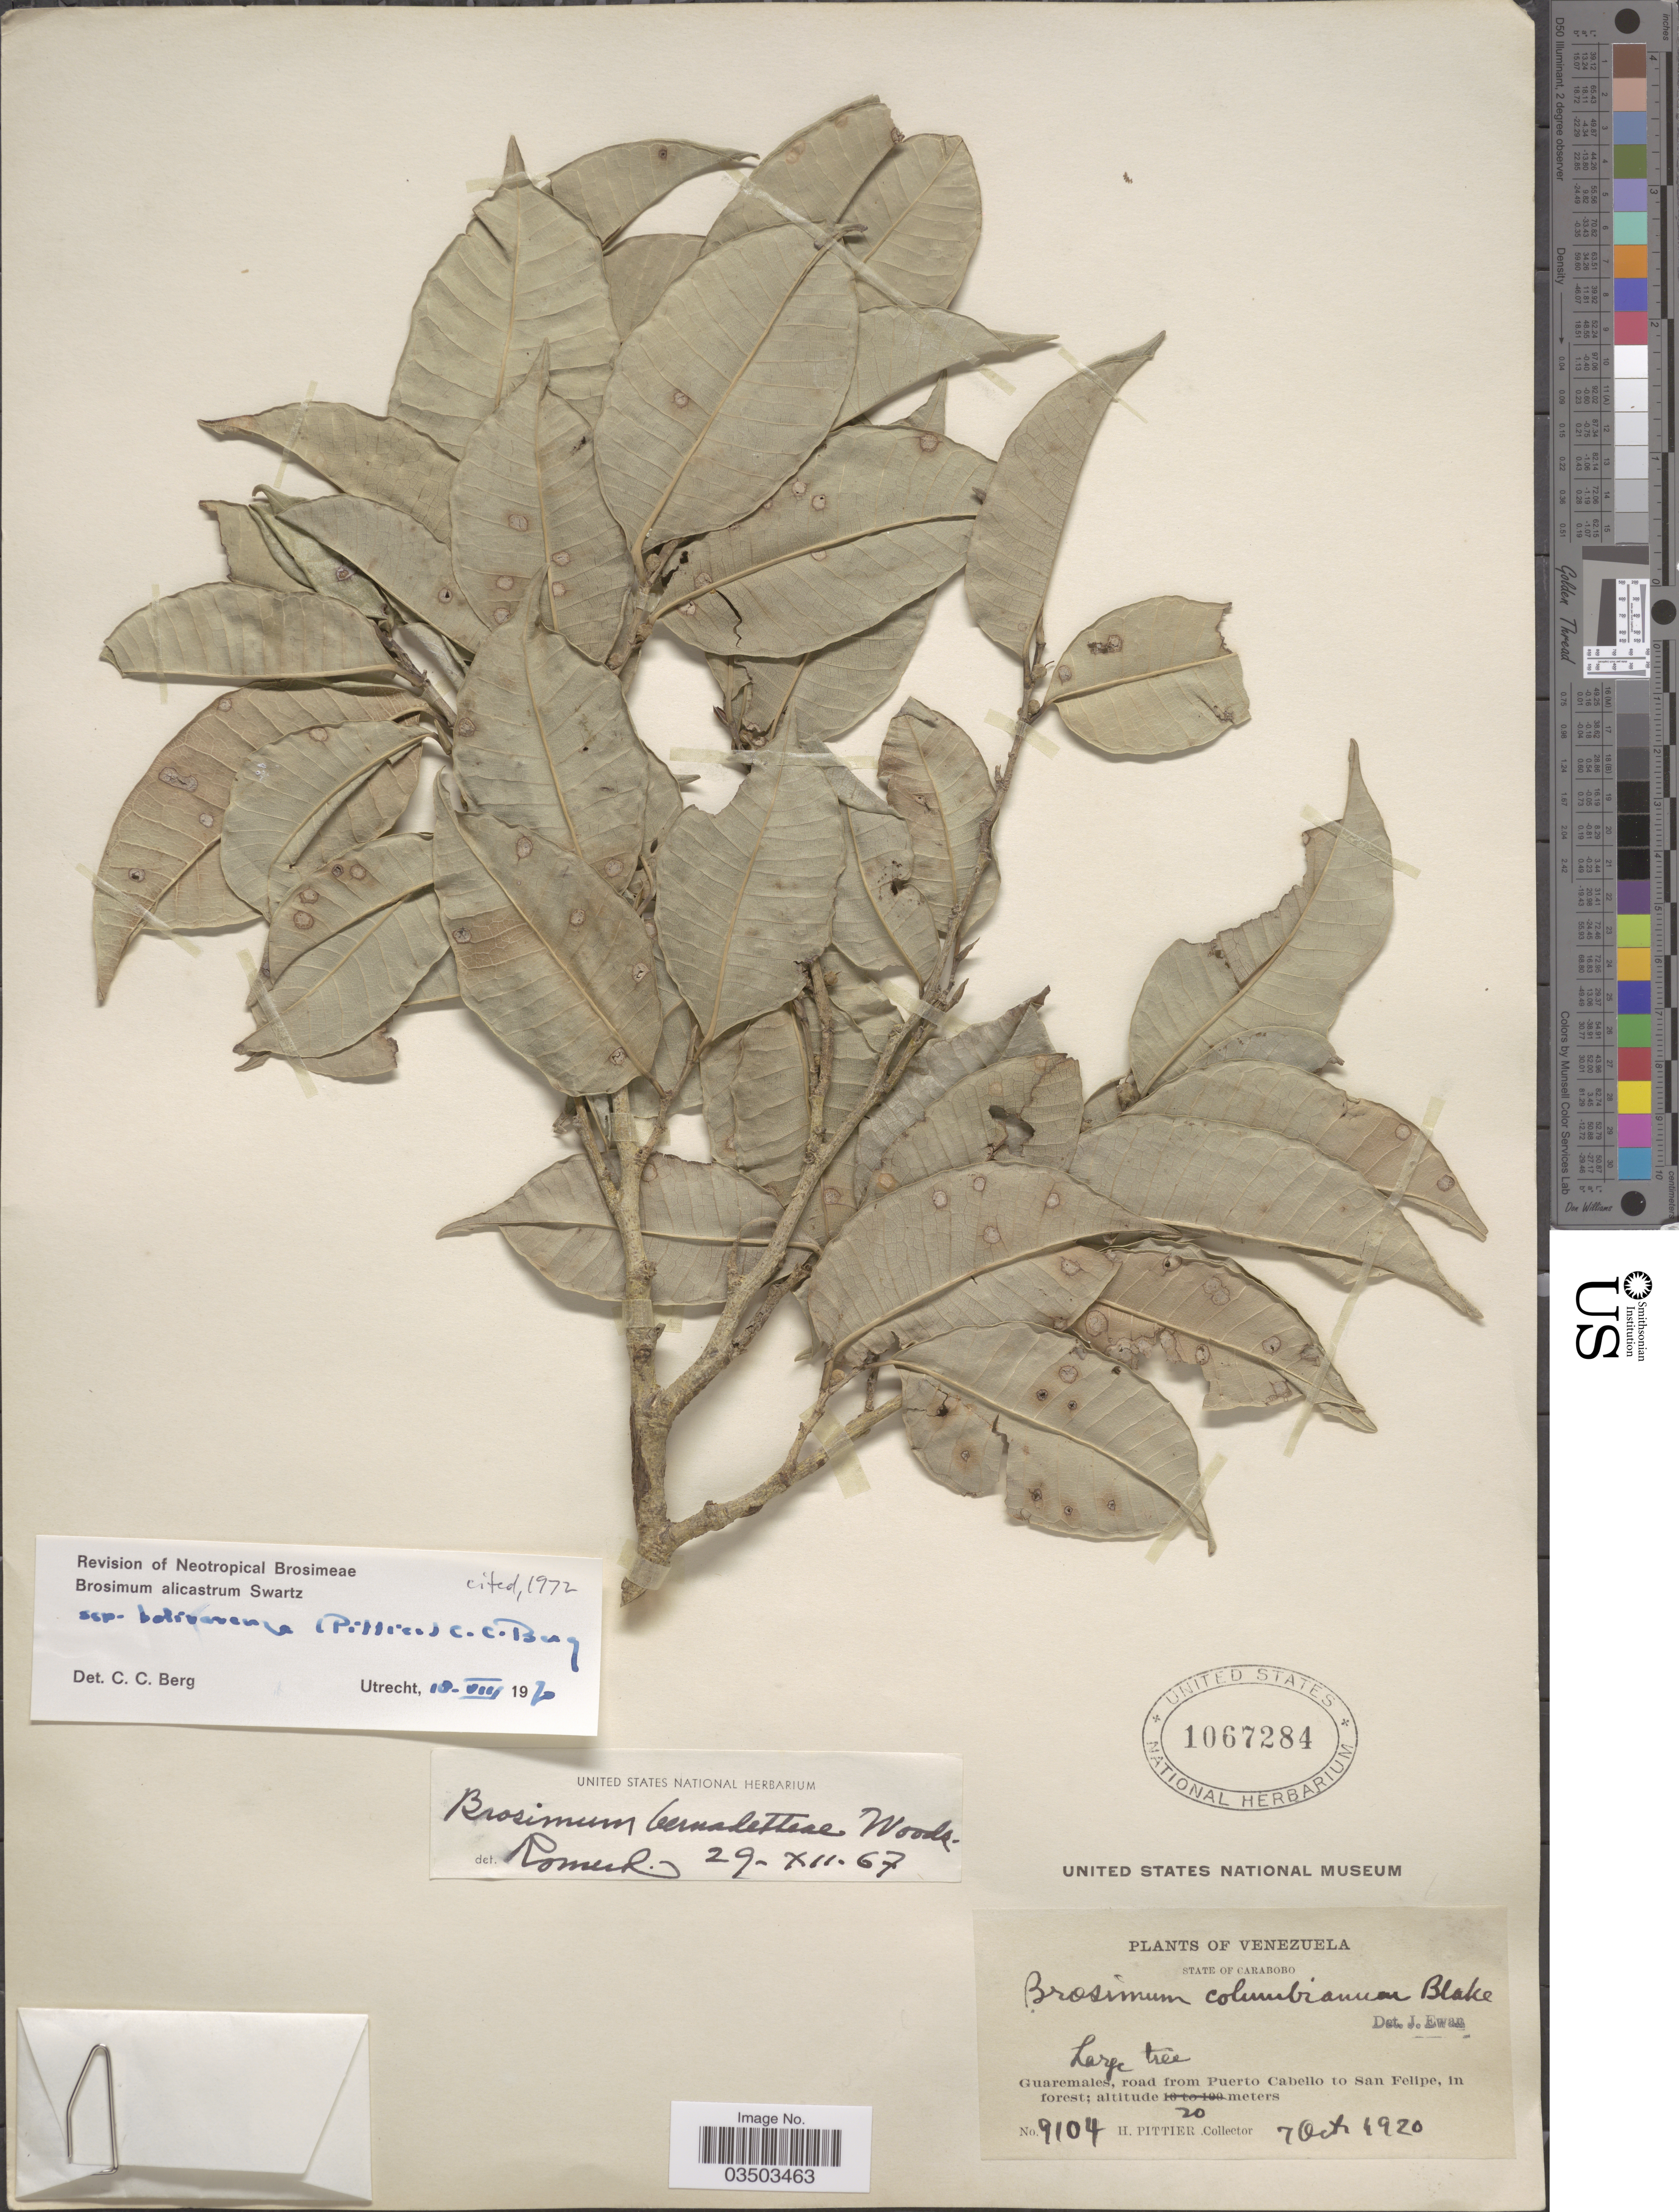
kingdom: Plantae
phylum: Tracheophyta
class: Magnoliopsida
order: Rosales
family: Moraceae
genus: Brosimum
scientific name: Brosimum alicastrum subsp. bolivarense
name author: (Pittier) C.C. Berg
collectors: H. F. Pittier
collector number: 9104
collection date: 1920-10-07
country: Venezuela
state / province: Carabobo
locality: Guaremales, road from Puerto Cabello to San Felipe.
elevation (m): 20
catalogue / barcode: US 1067284